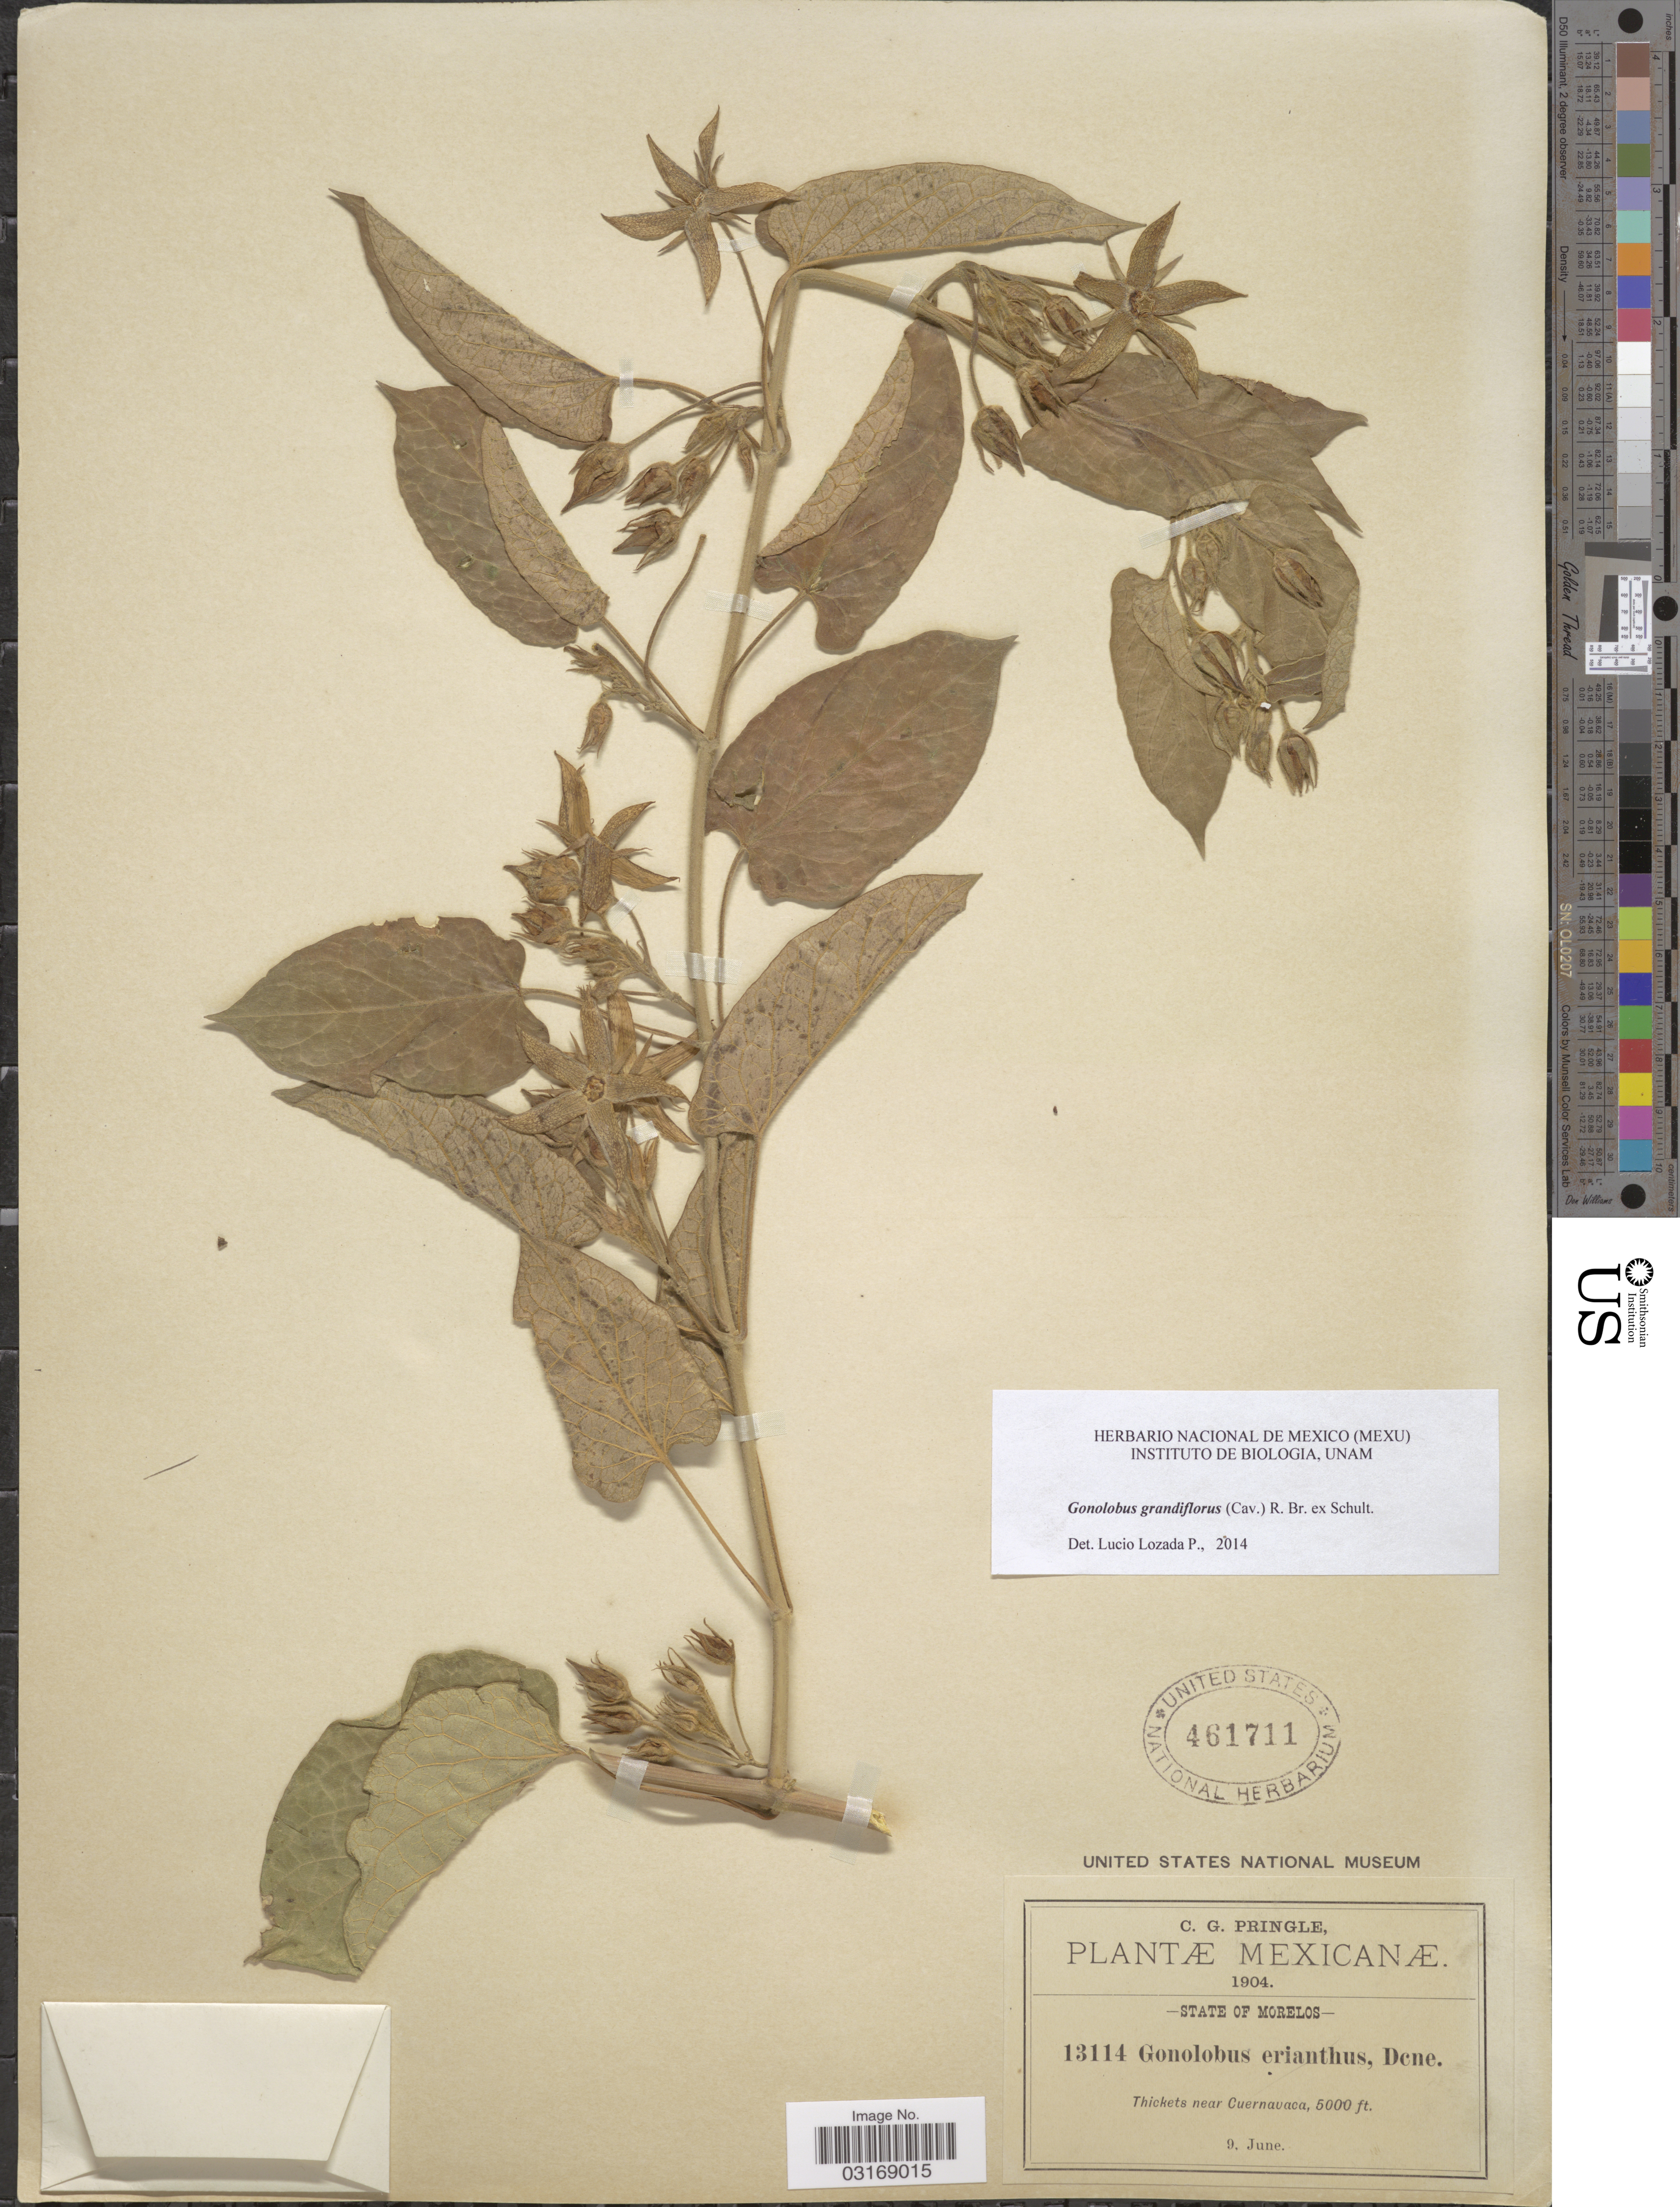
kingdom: Plantae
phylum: Tracheophyta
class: Magnoliopsida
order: Gentianales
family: Apocynaceae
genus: Gonolobus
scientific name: Gonolobus grandiflorus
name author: (Cav.) R. Br. ex Schult.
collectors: C. G. Pringle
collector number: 13114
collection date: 1904-06-09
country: Mexico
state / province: Morelos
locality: Thickets near Cuernavaca.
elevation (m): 1524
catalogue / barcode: US 461711